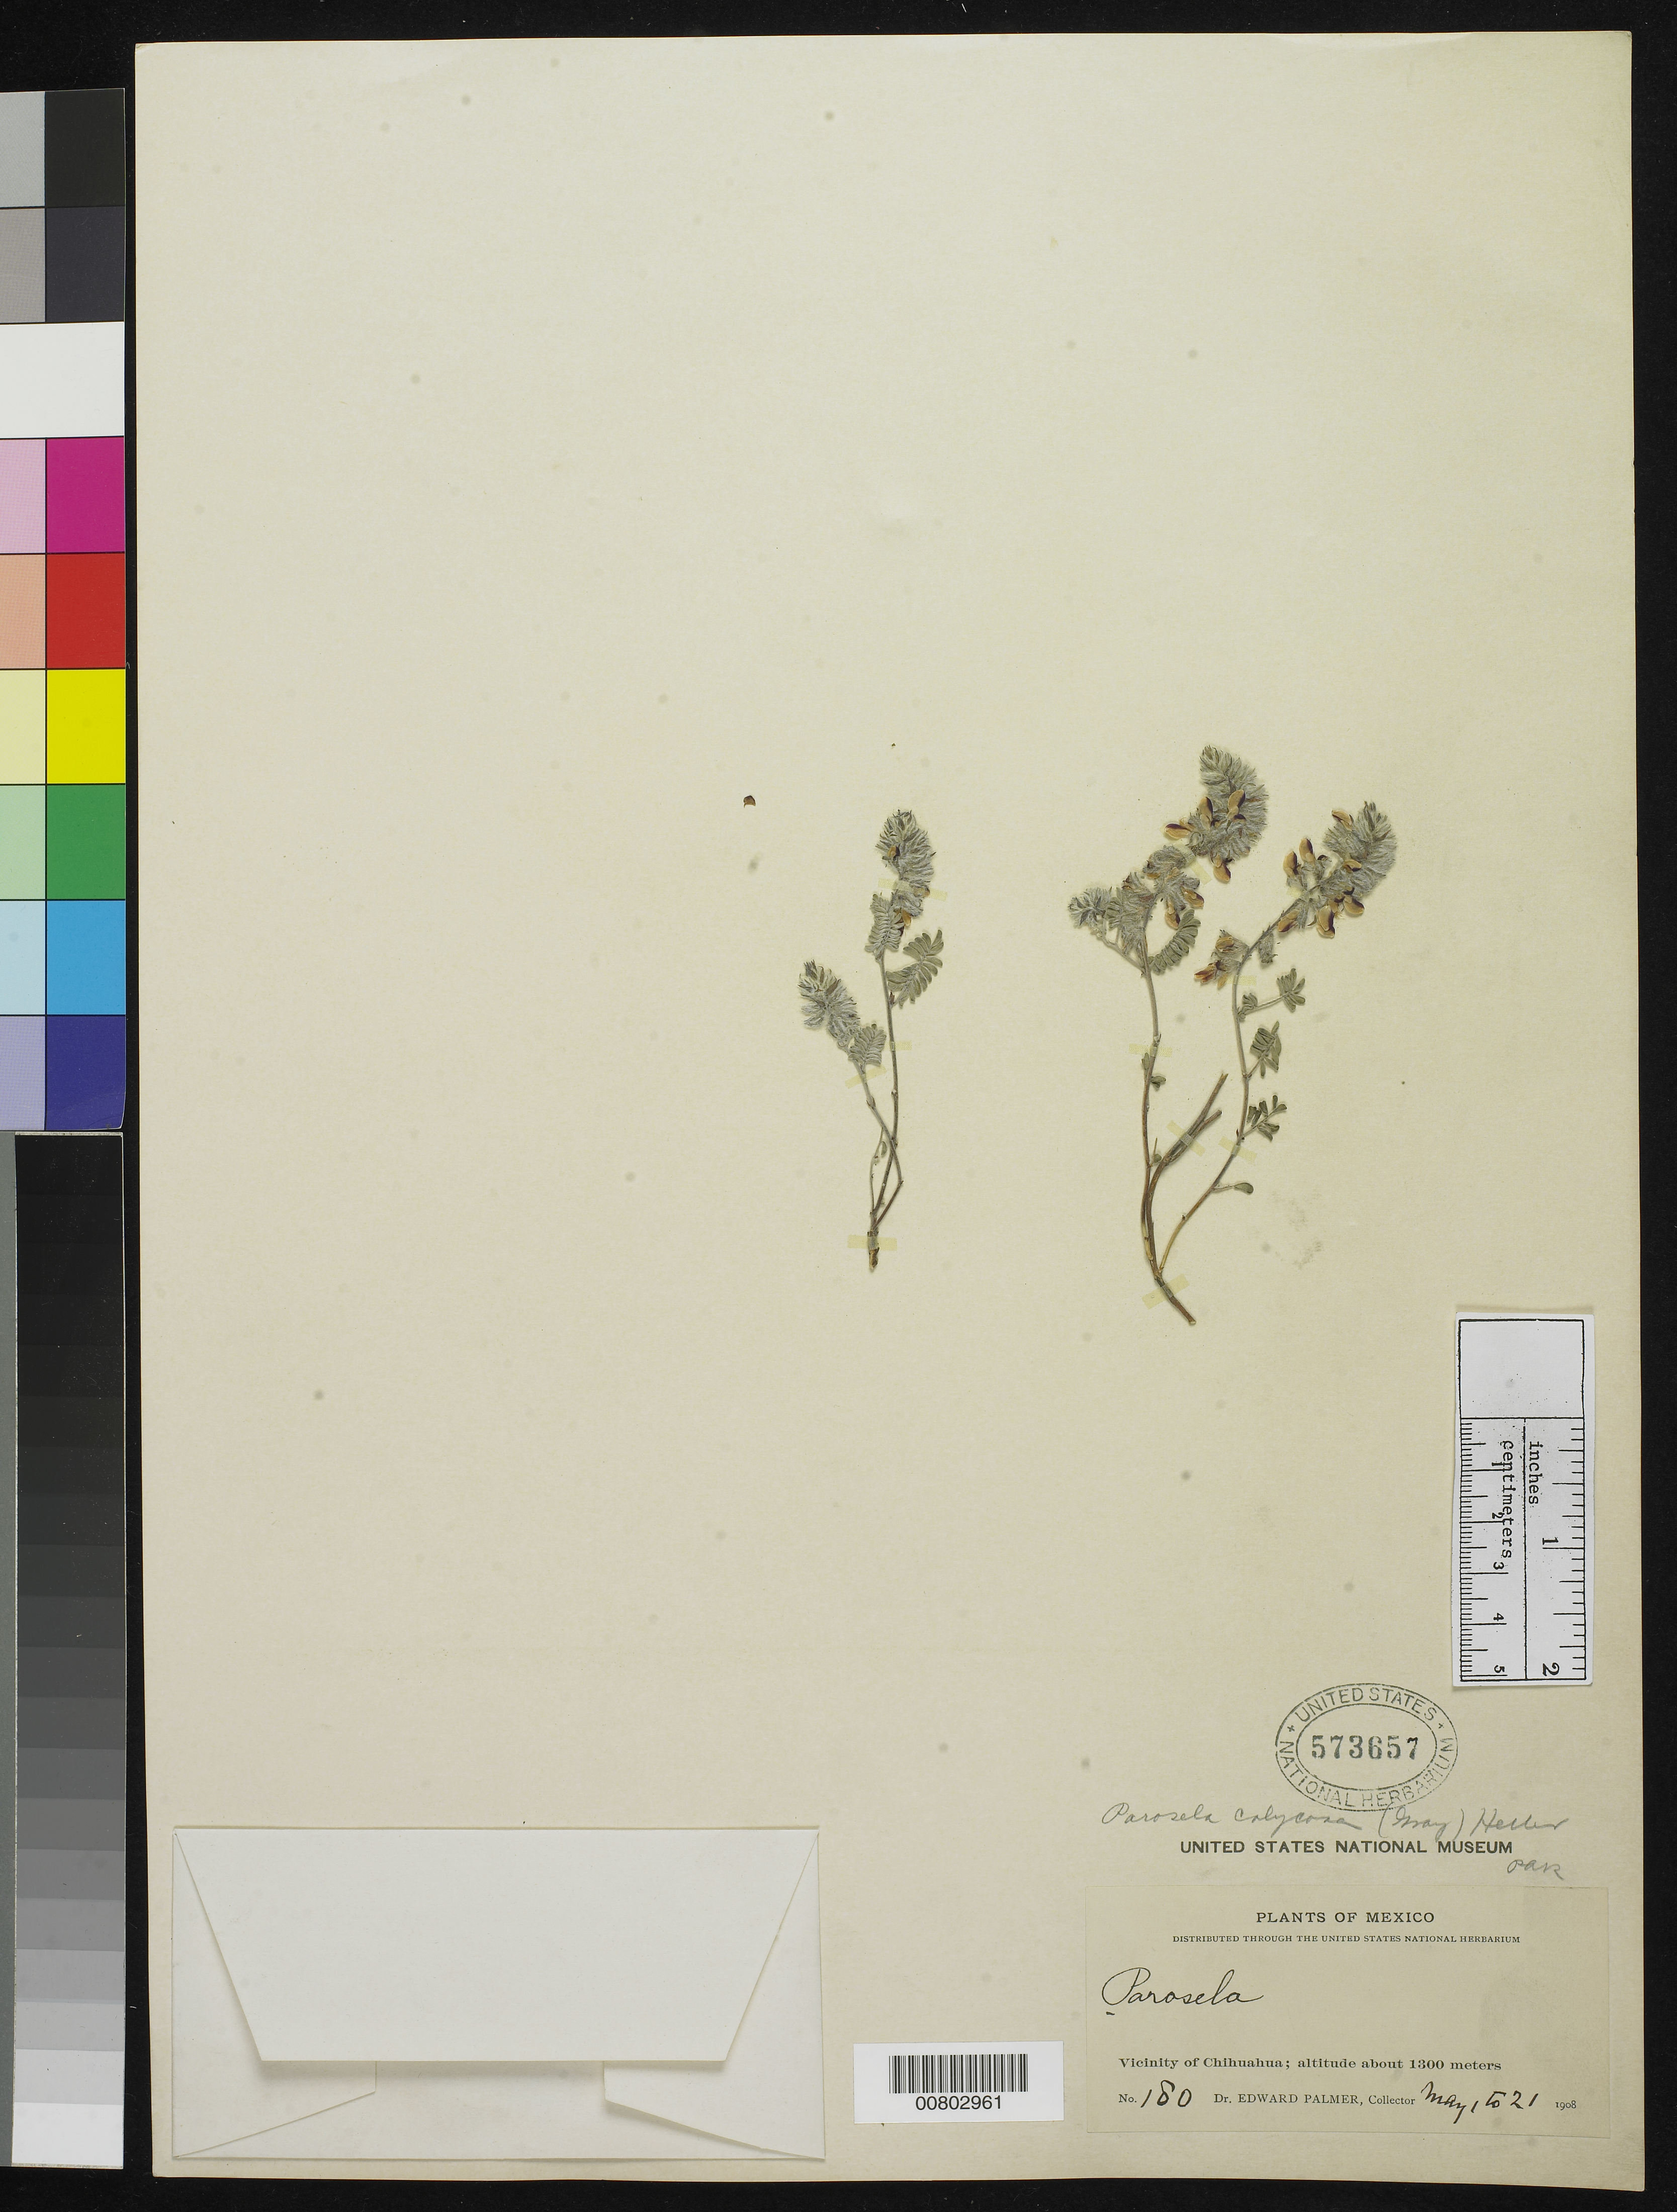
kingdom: Plantae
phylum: Tracheophyta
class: Magnoliopsida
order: Fabales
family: Fabaceae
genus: Marina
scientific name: Marina calycosa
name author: (A. Gray) Barneby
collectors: E. Palmer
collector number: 180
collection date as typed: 01 May 1908 to 21 May 1908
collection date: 1908-05-01/1908-05-21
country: Mexico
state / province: Chihuahua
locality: Vicinity of Chihuahua.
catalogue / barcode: US 573657